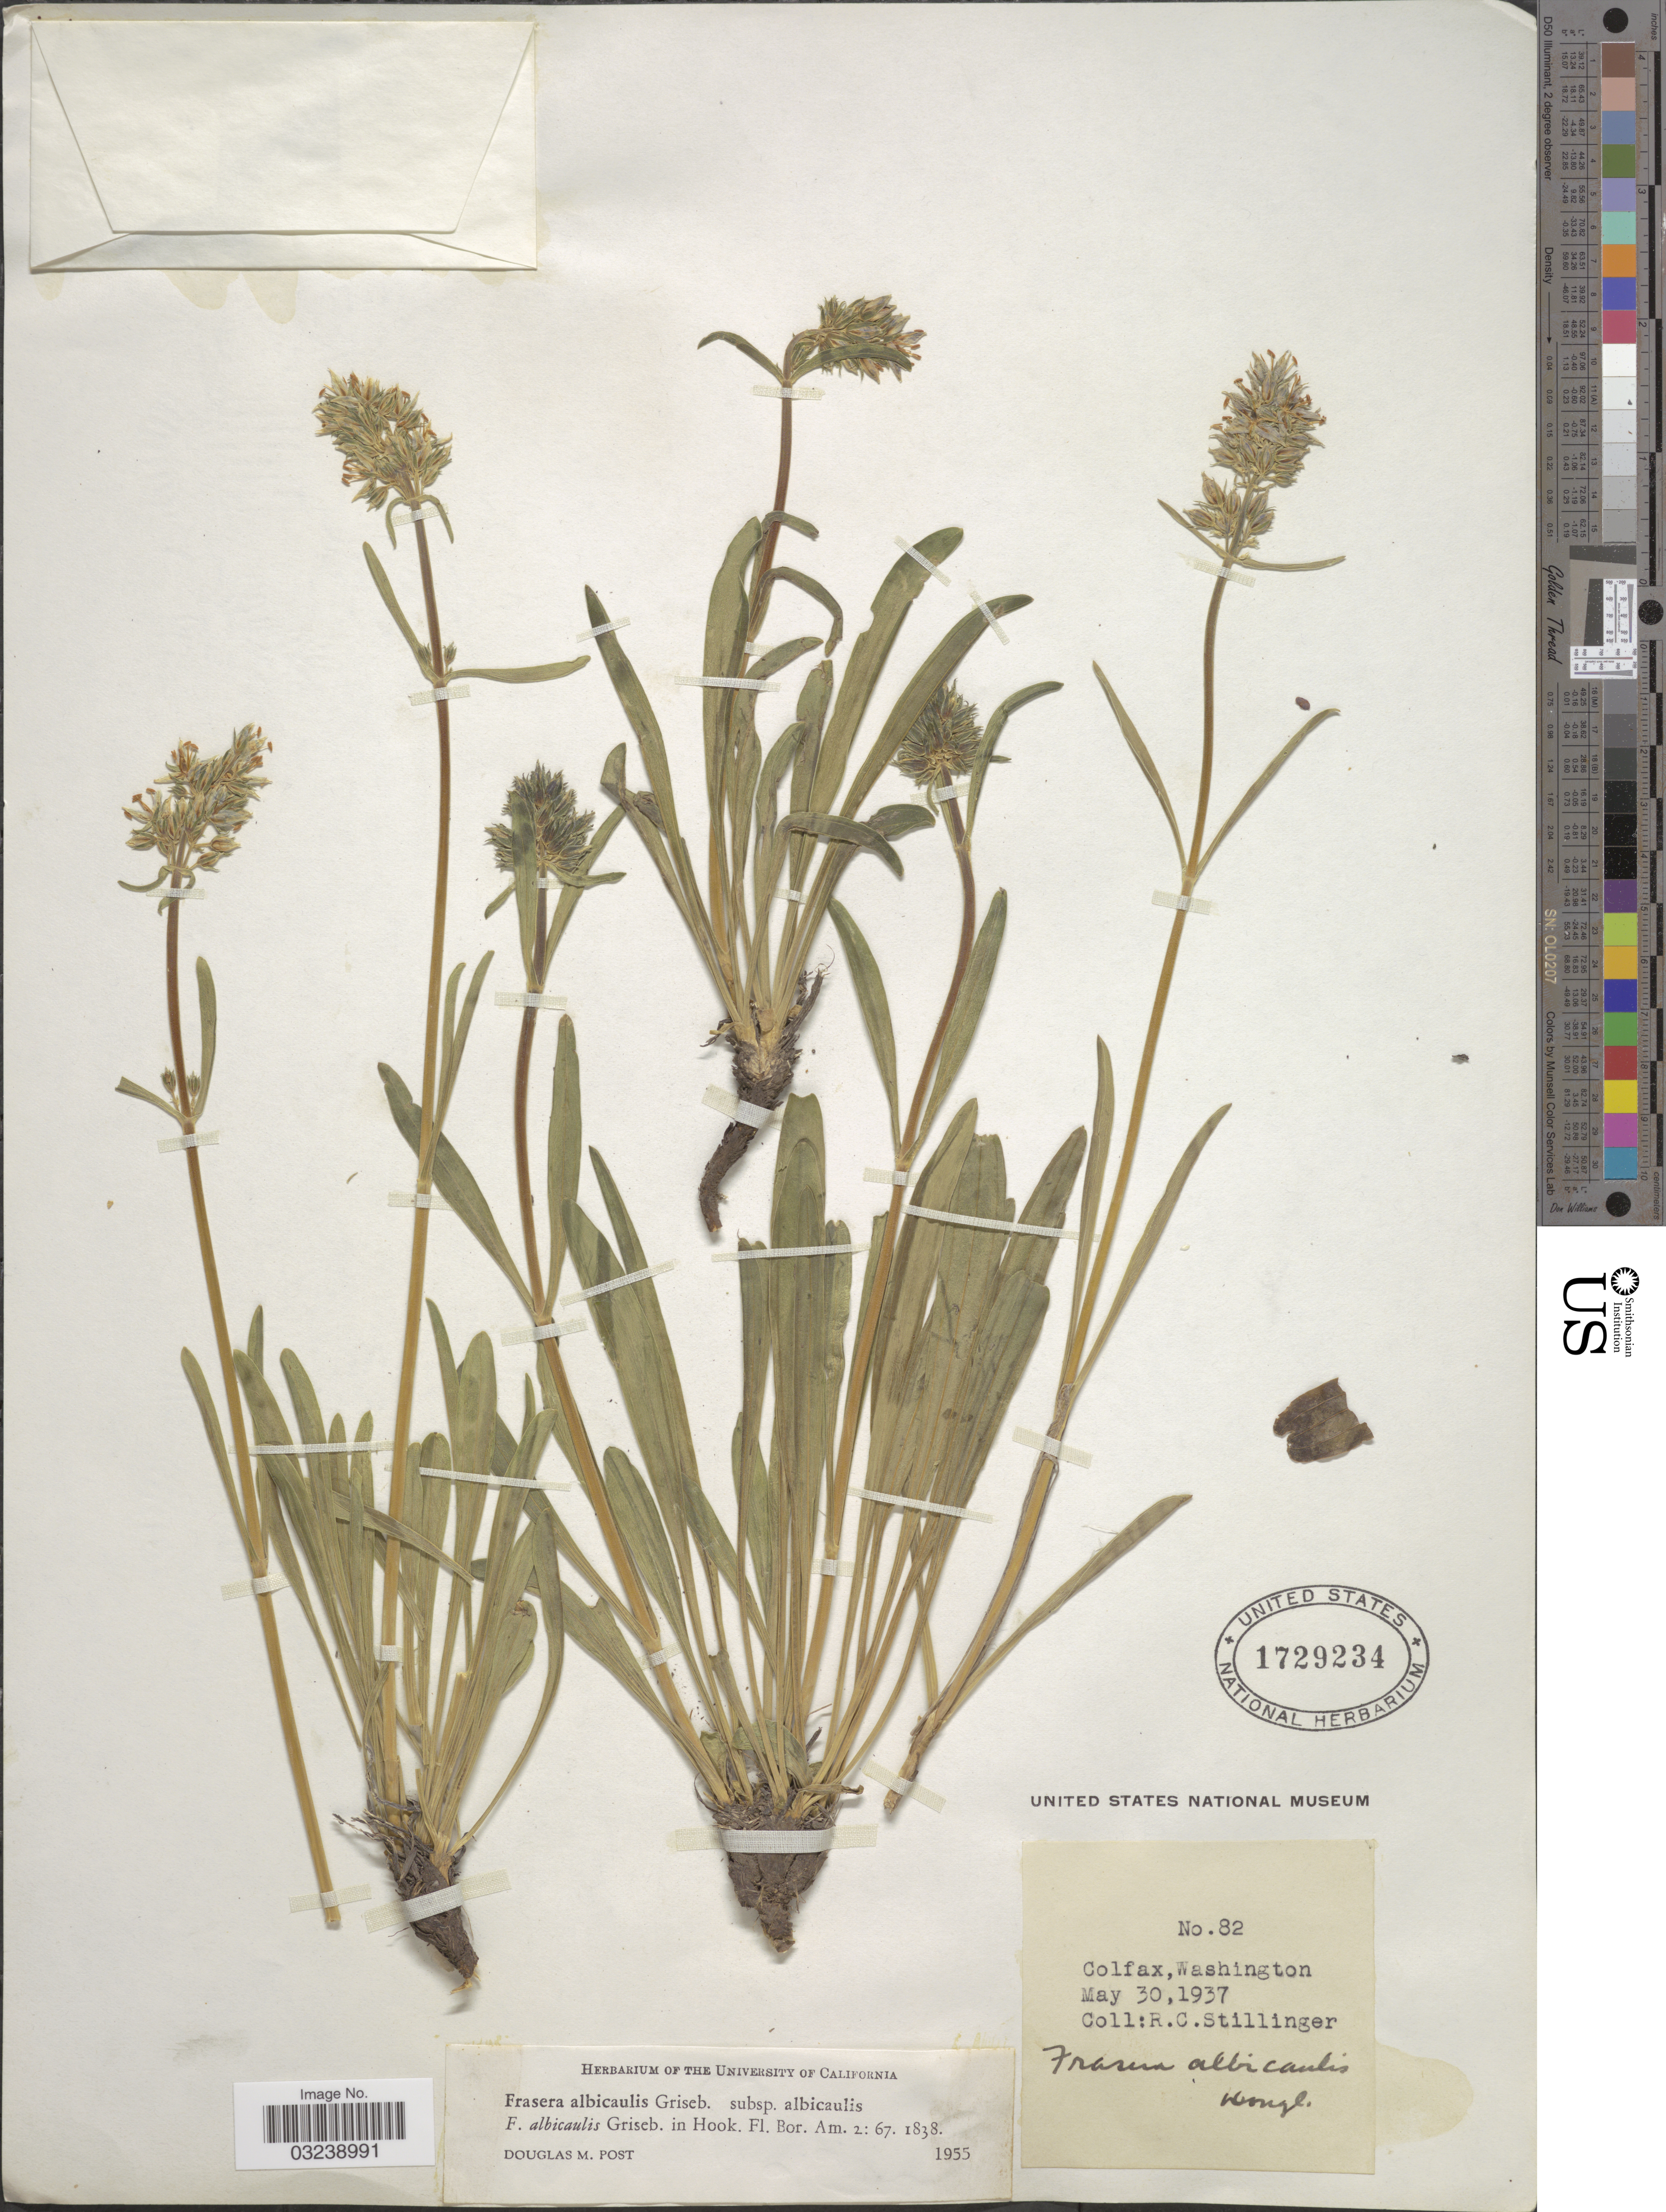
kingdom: Plantae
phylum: Tracheophyta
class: Magnoliopsida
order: Gentianales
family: Gentianaceae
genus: Frasera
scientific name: Frasera albicaulis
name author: Griseb.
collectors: R. Stillinger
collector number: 82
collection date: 1937-05-30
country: United States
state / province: Washington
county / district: Whitman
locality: Colfax.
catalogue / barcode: US 1729234